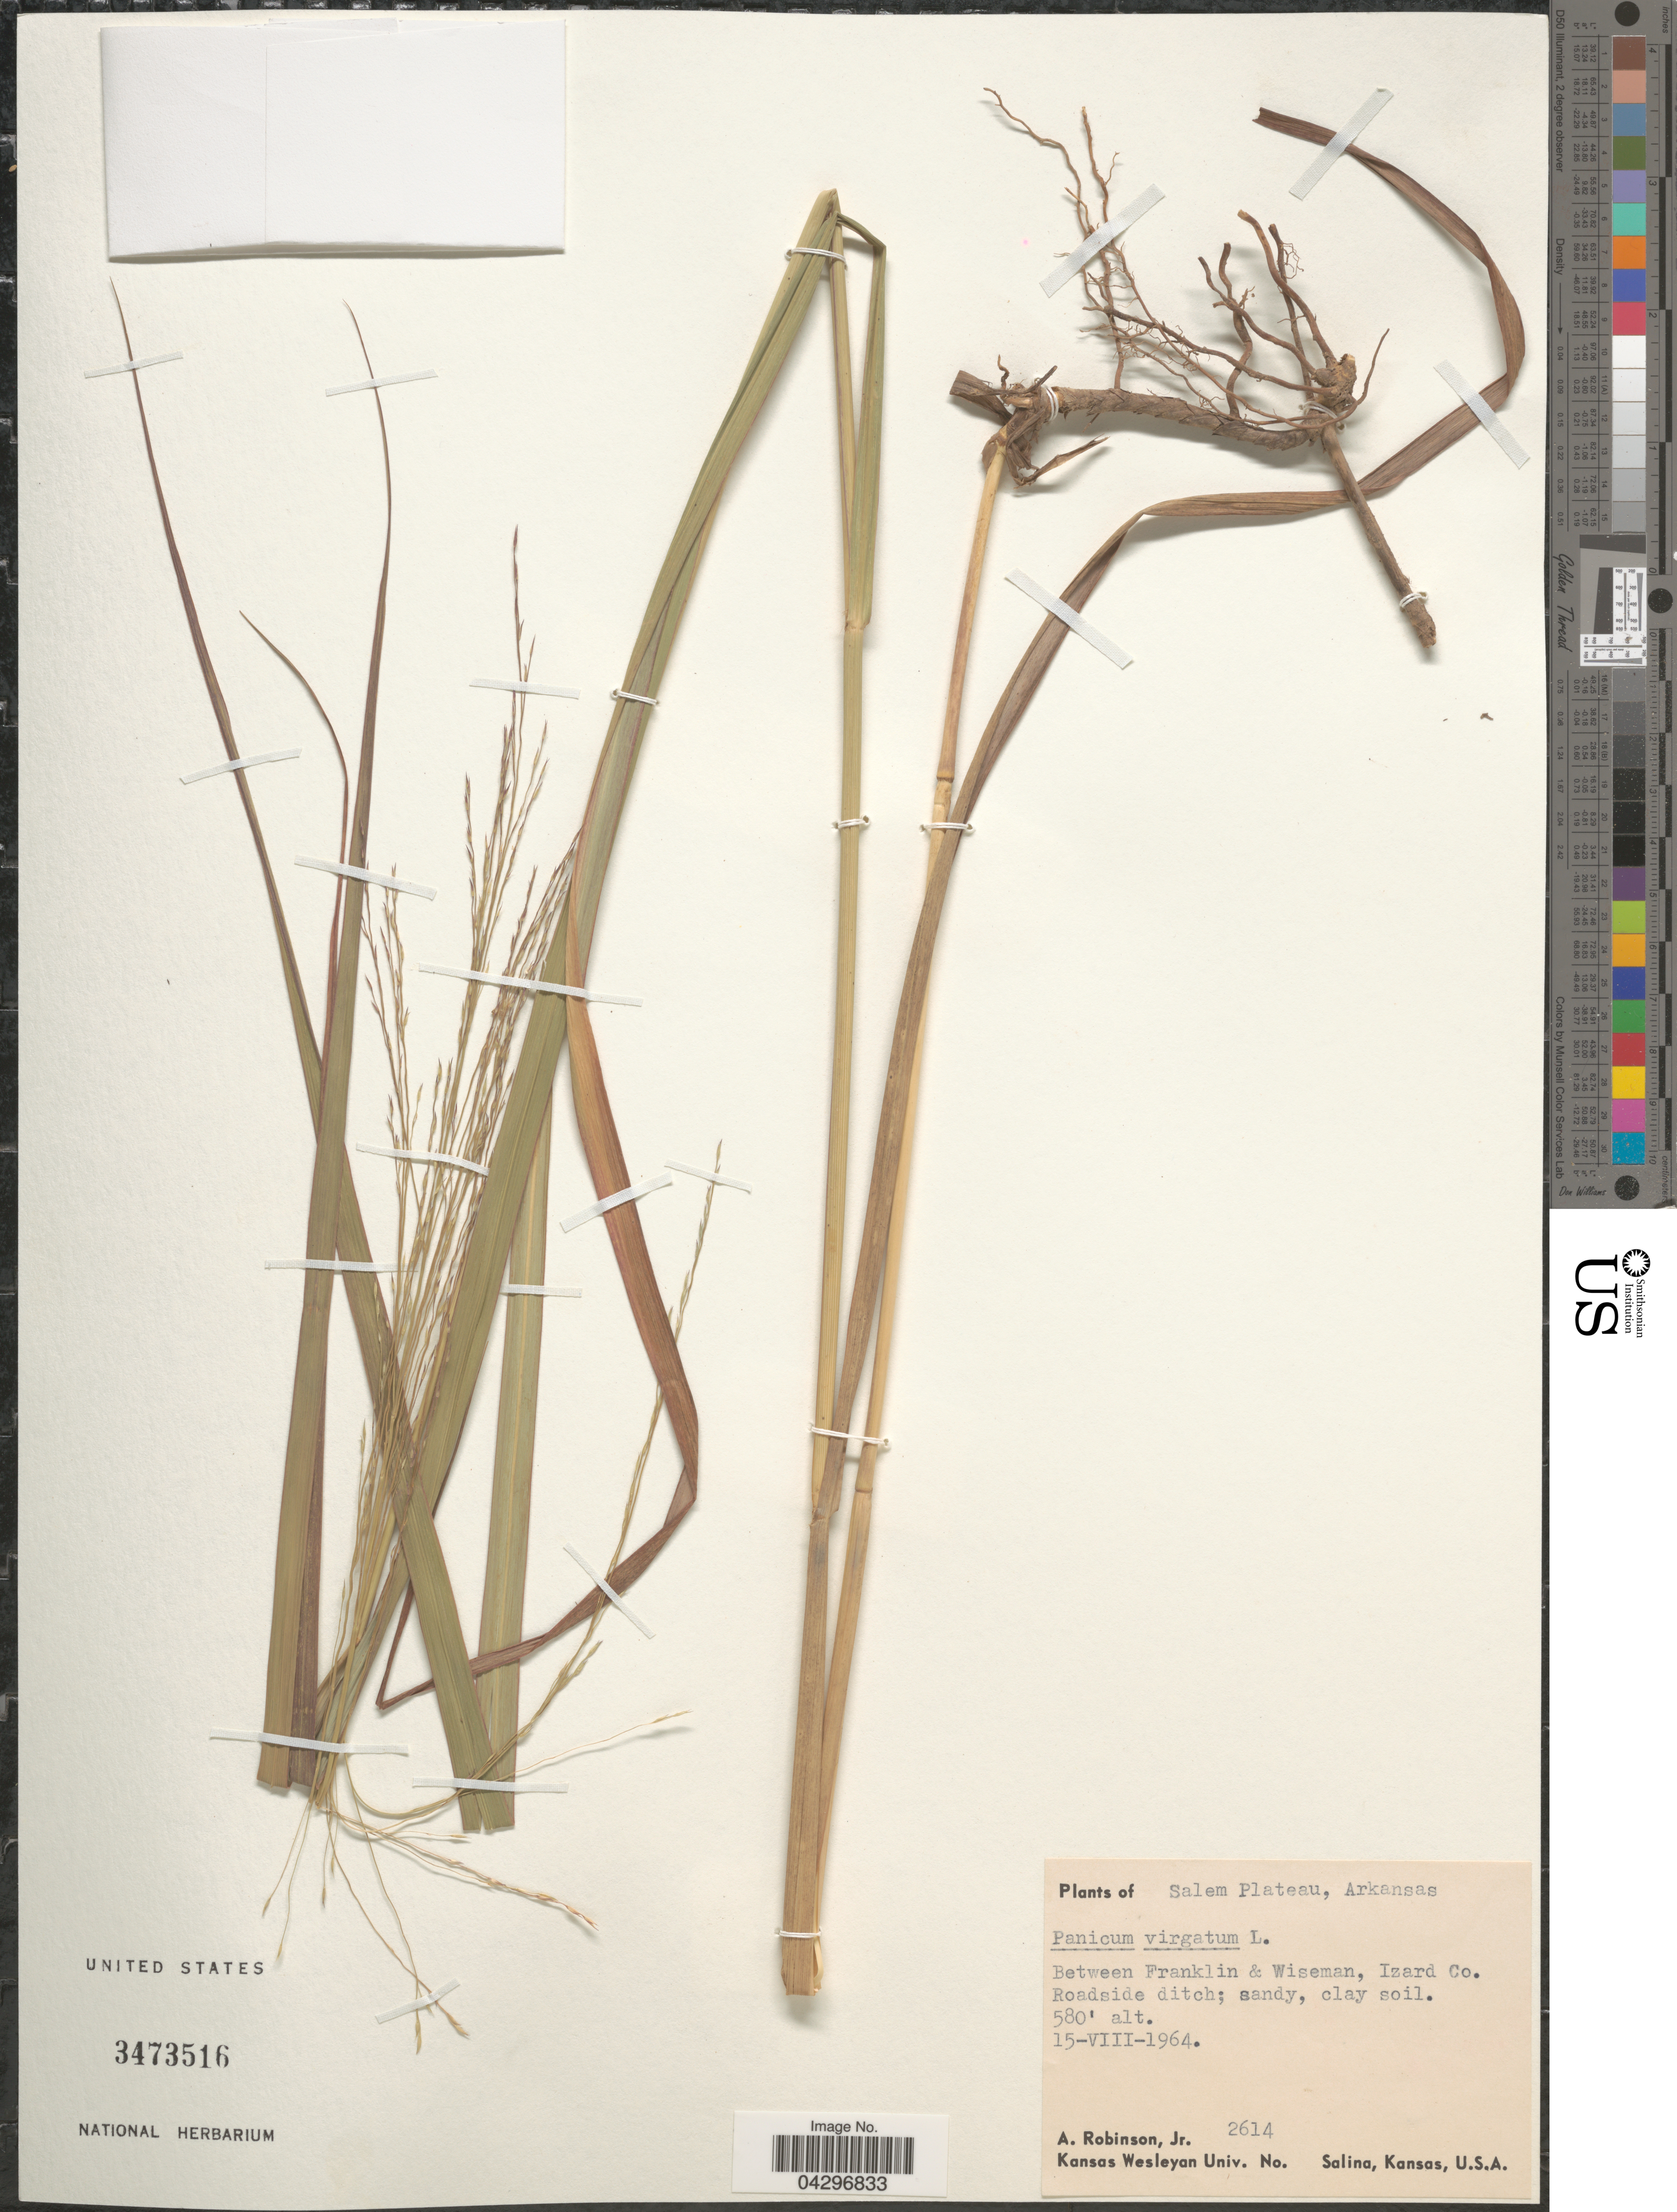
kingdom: Plantae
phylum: Tracheophyta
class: Liliopsida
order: Poales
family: Poaceae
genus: Panicum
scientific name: Panicum virgatum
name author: L.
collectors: A. Robinson Jr.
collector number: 2614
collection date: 1964-08-15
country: United States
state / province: Arkansas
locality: Salem Plateau. Between Franklin & Wiseman, Izard Co.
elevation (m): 177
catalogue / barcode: US 3473516